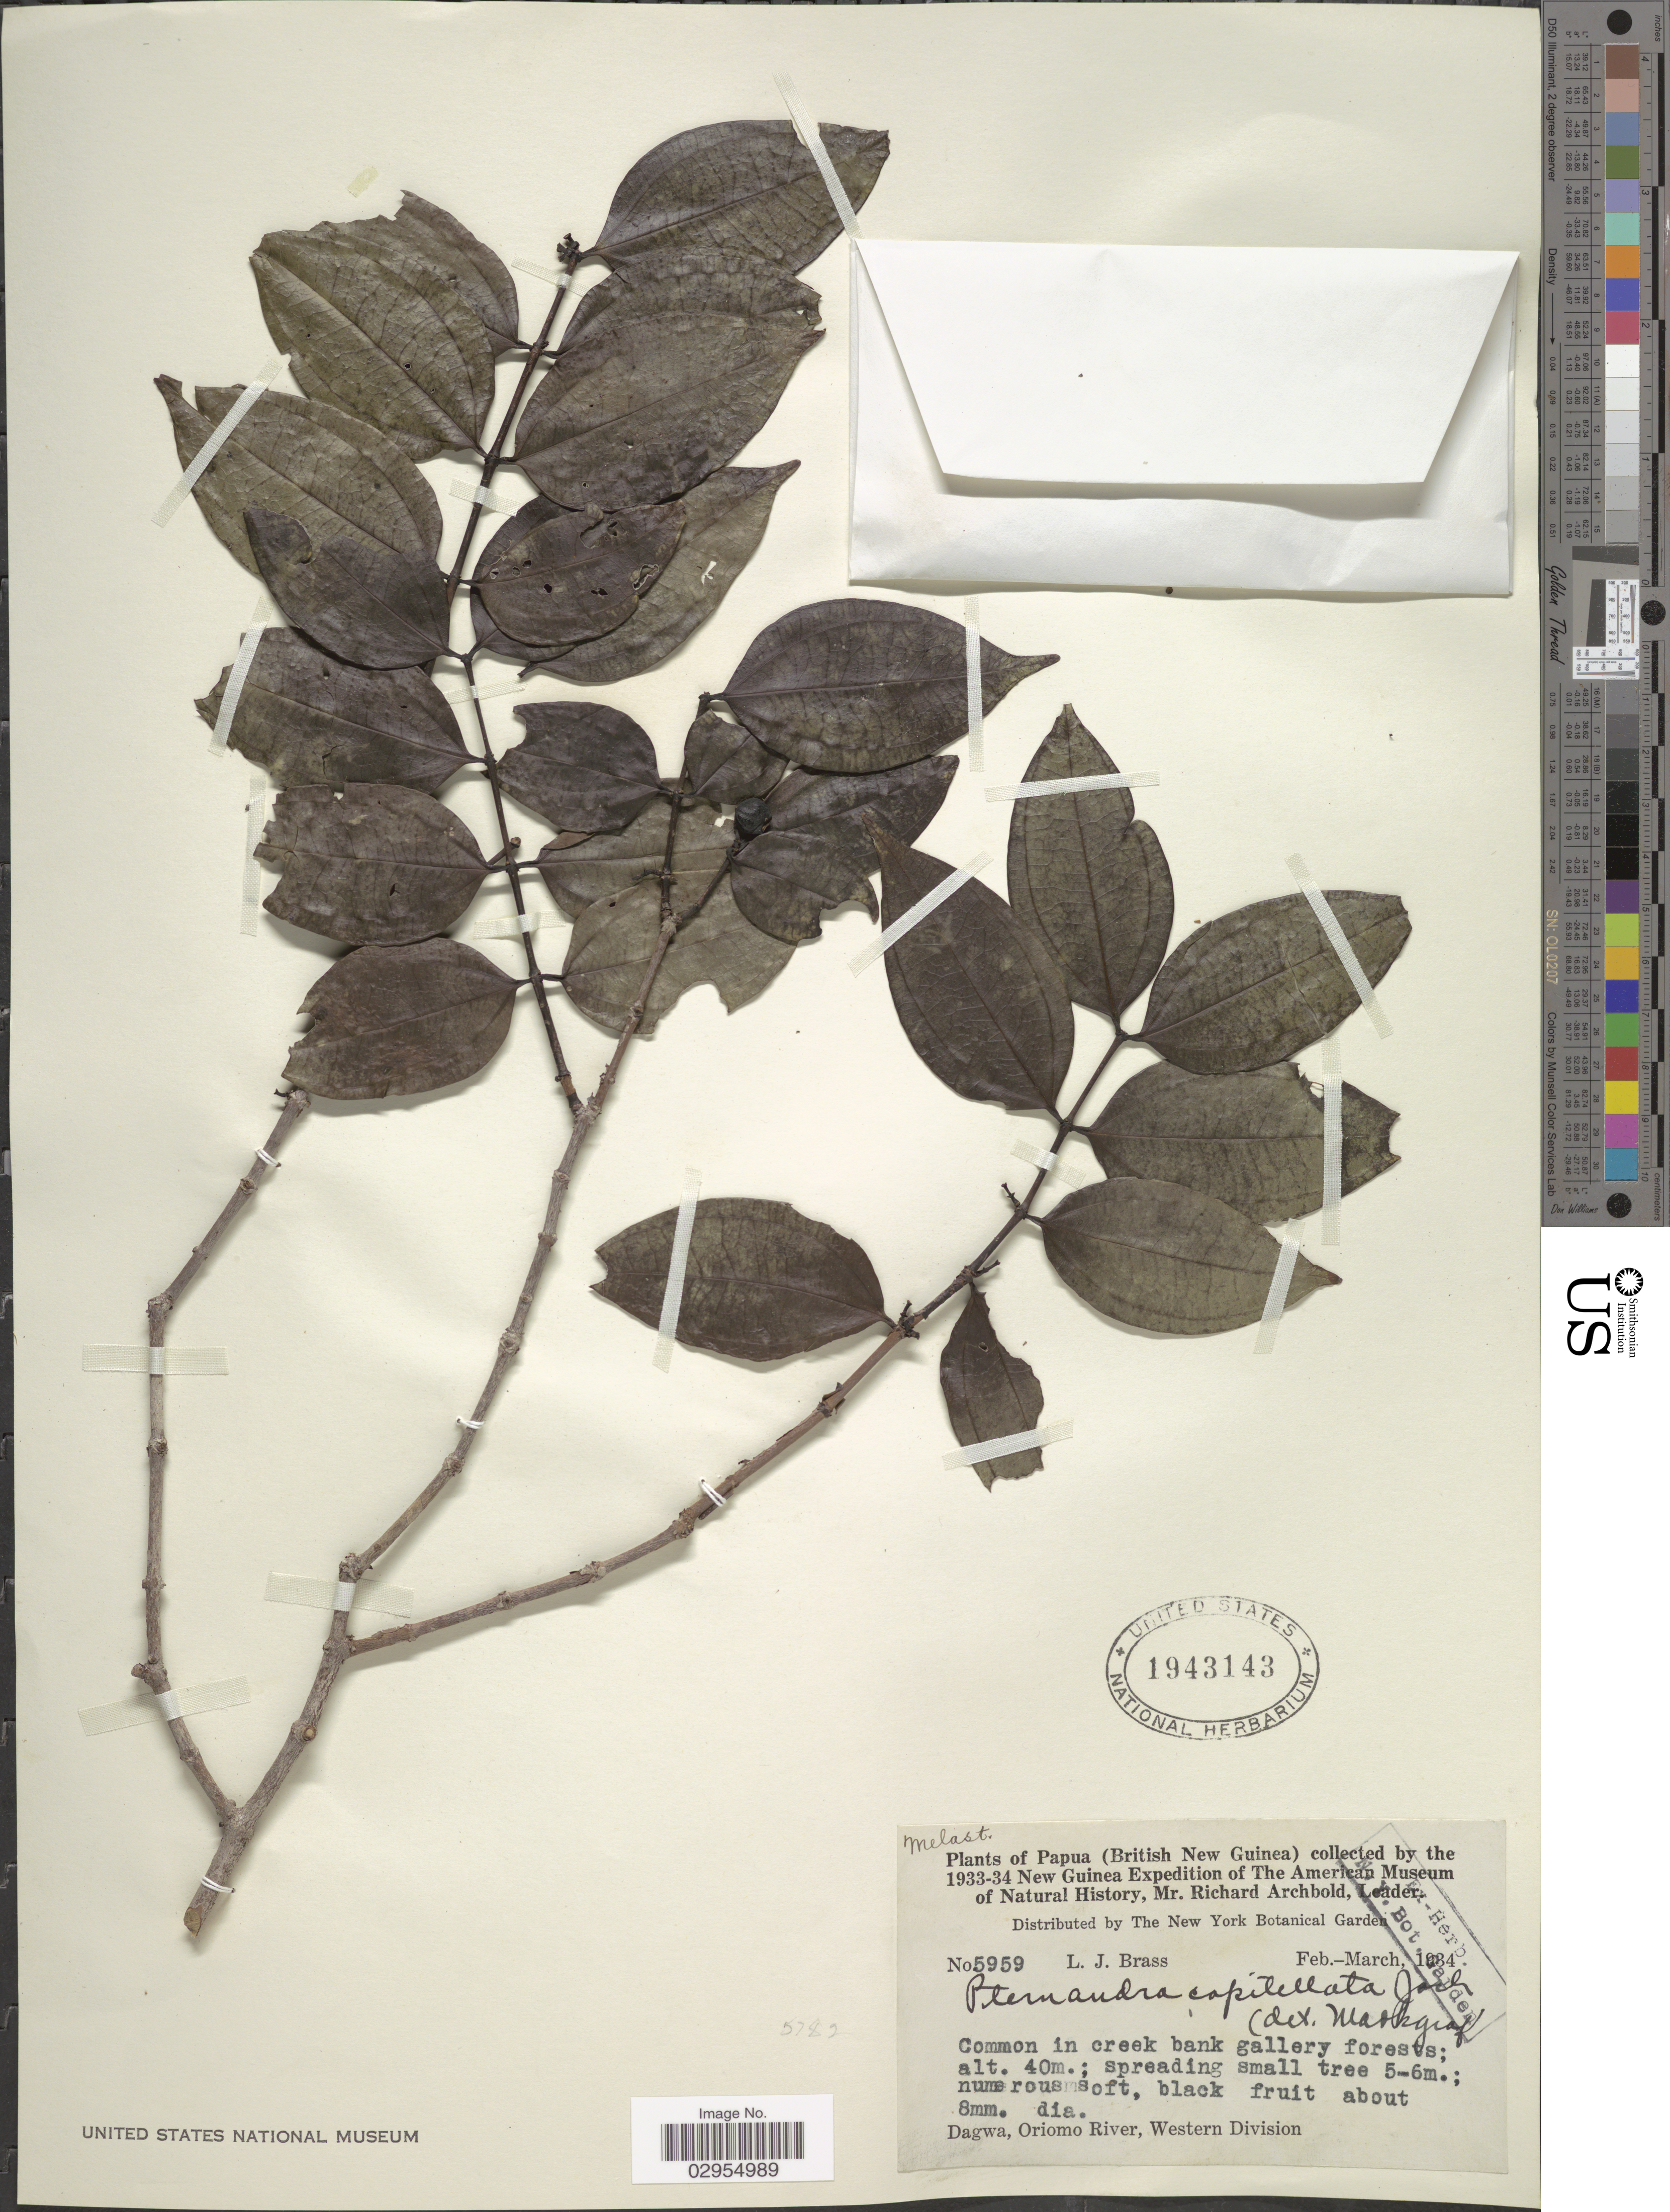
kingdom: Plantae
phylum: Tracheophyta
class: Magnoliopsida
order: Myrtales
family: Melastomataceae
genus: Pternandra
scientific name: Pternandra coerulescens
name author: Jack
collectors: L. J. Brass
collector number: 5959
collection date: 1934-02/1934-03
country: Papua New Guinea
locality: Papua (British New Guinea). Dagwa, Oriomo River, Western Division.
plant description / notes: Cited by J.F. Maxwell, Gard. Bull. Sing. 34(1): 26. 1981.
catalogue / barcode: US 1943143